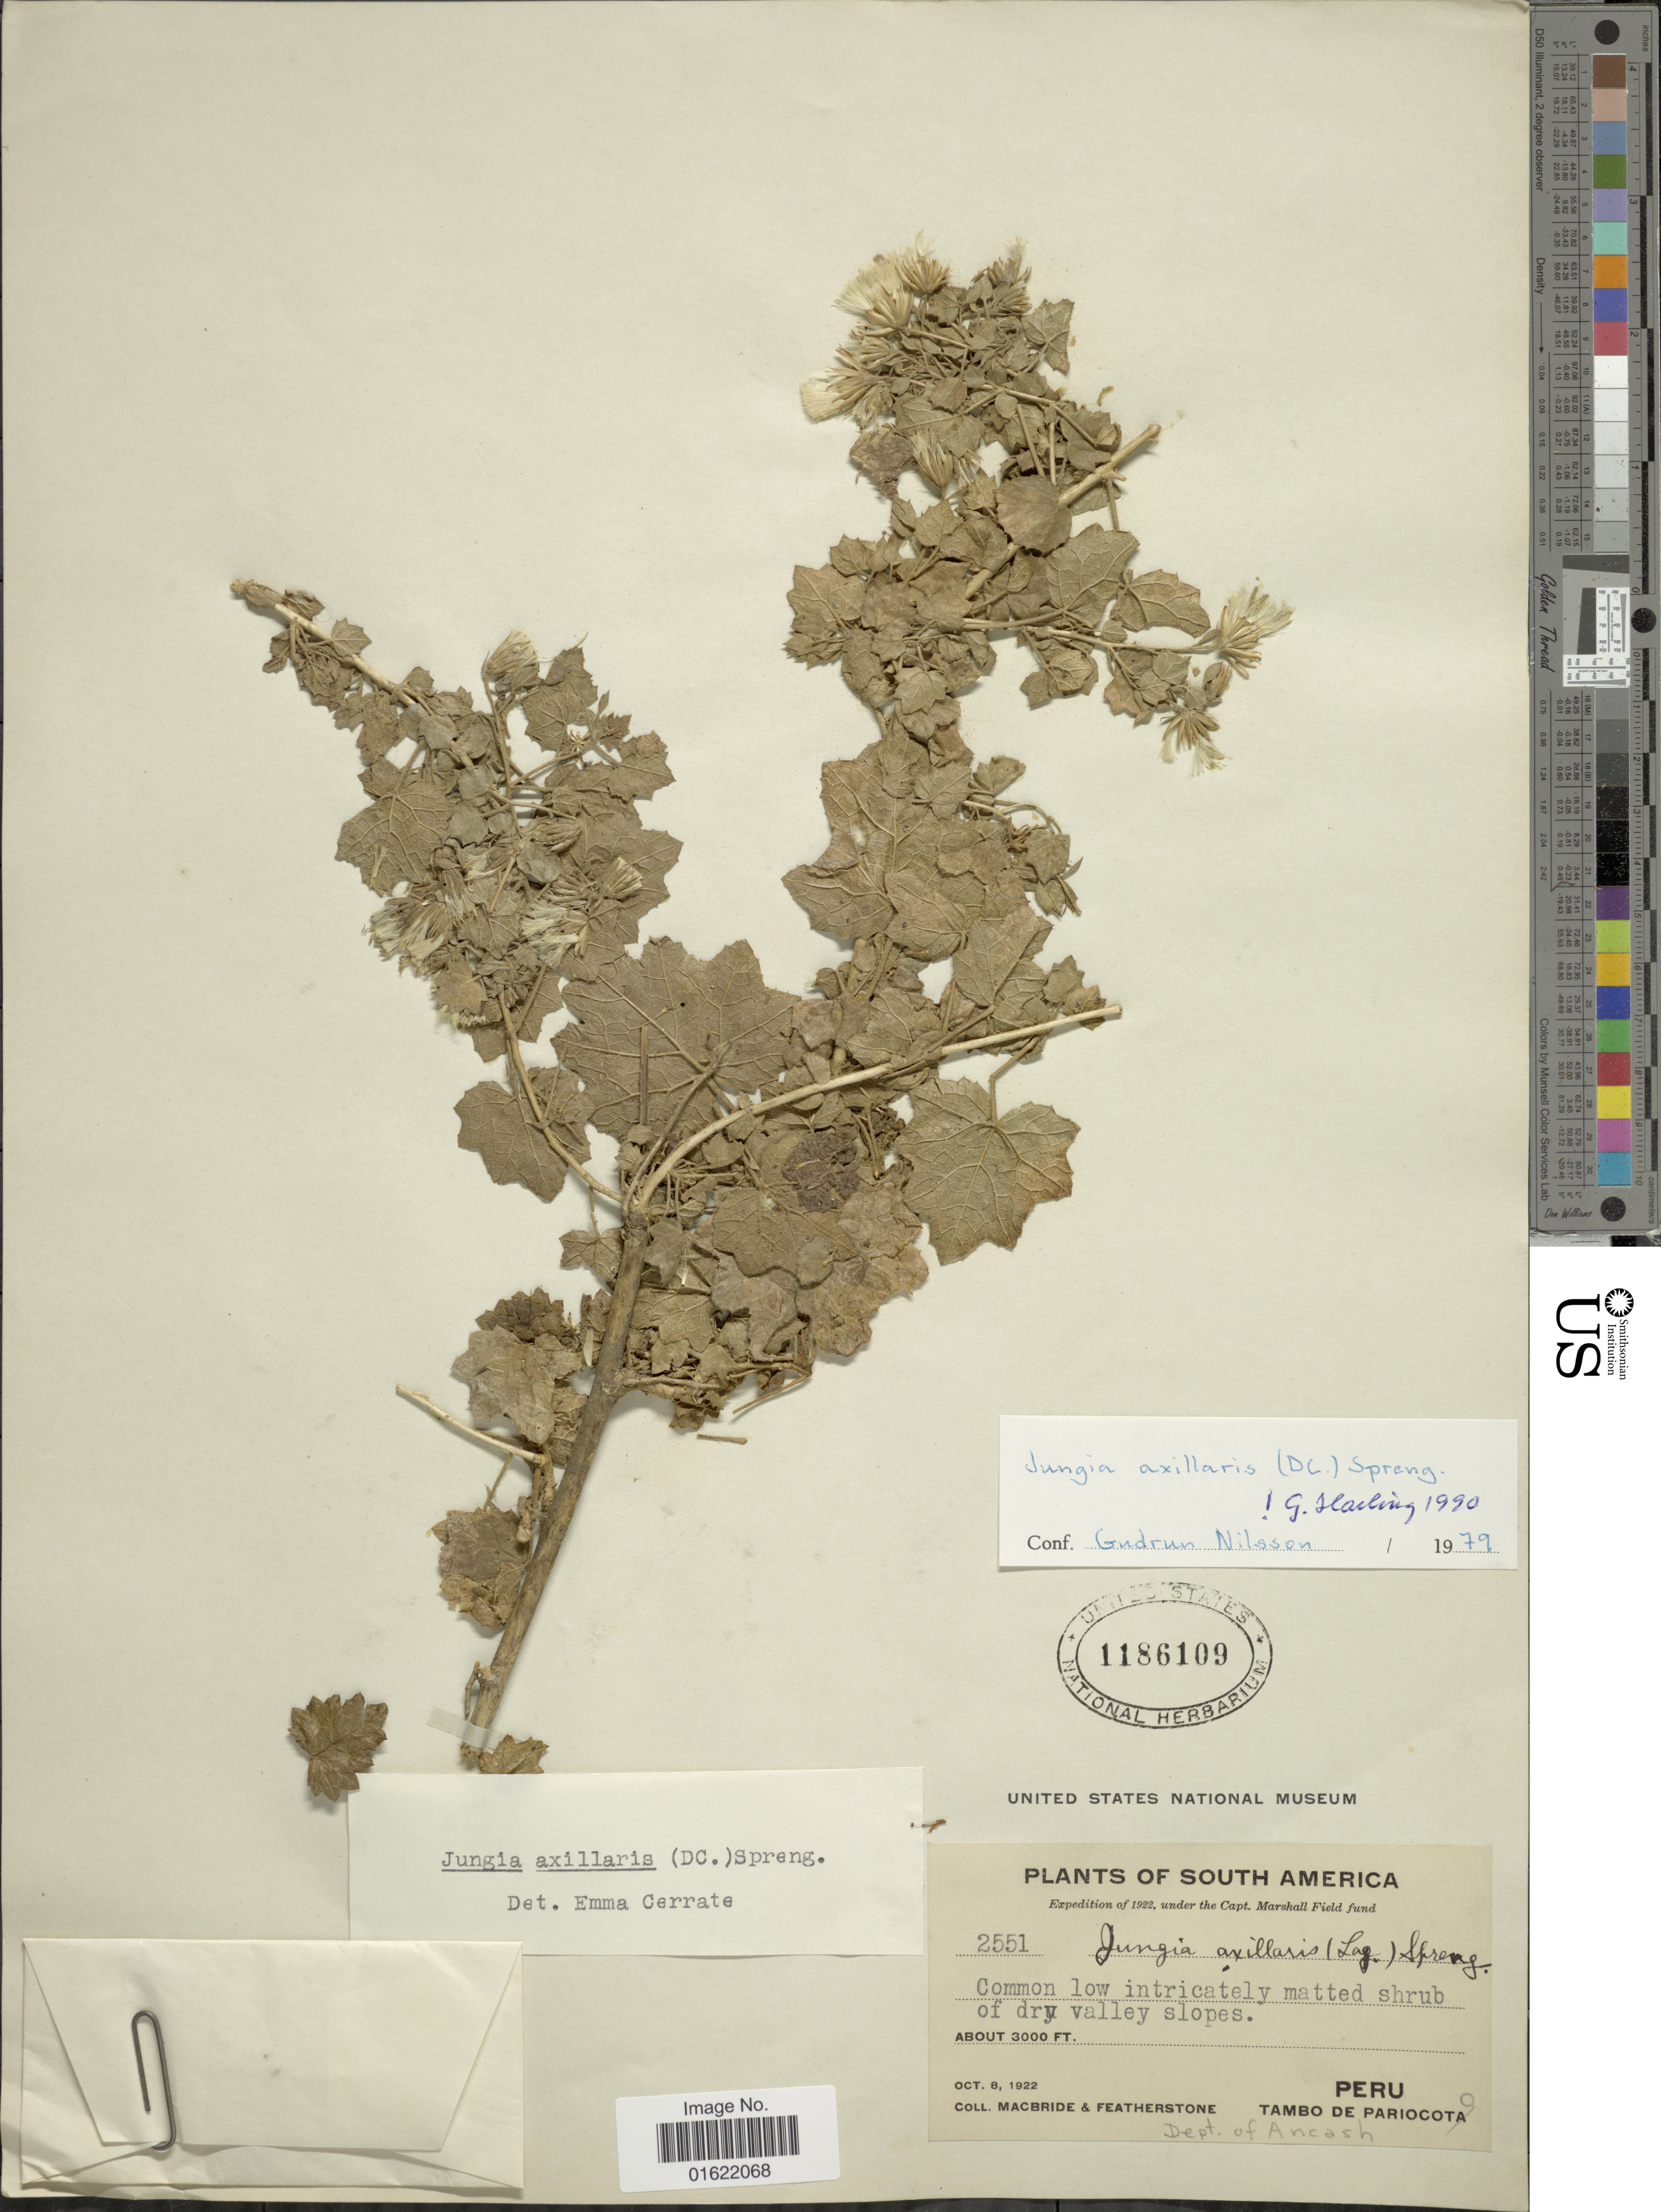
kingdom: Plantae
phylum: Tracheophyta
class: Magnoliopsida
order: Asterales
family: Asteraceae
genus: Jungia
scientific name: Jungia axillaris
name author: (Lag. ex DC.) Spreng.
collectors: Macbride, -- & -. Featherstone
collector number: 2551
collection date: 1922-10-08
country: Peru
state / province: Ancash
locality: Tambo de Pariocota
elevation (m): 914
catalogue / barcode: US 1186109